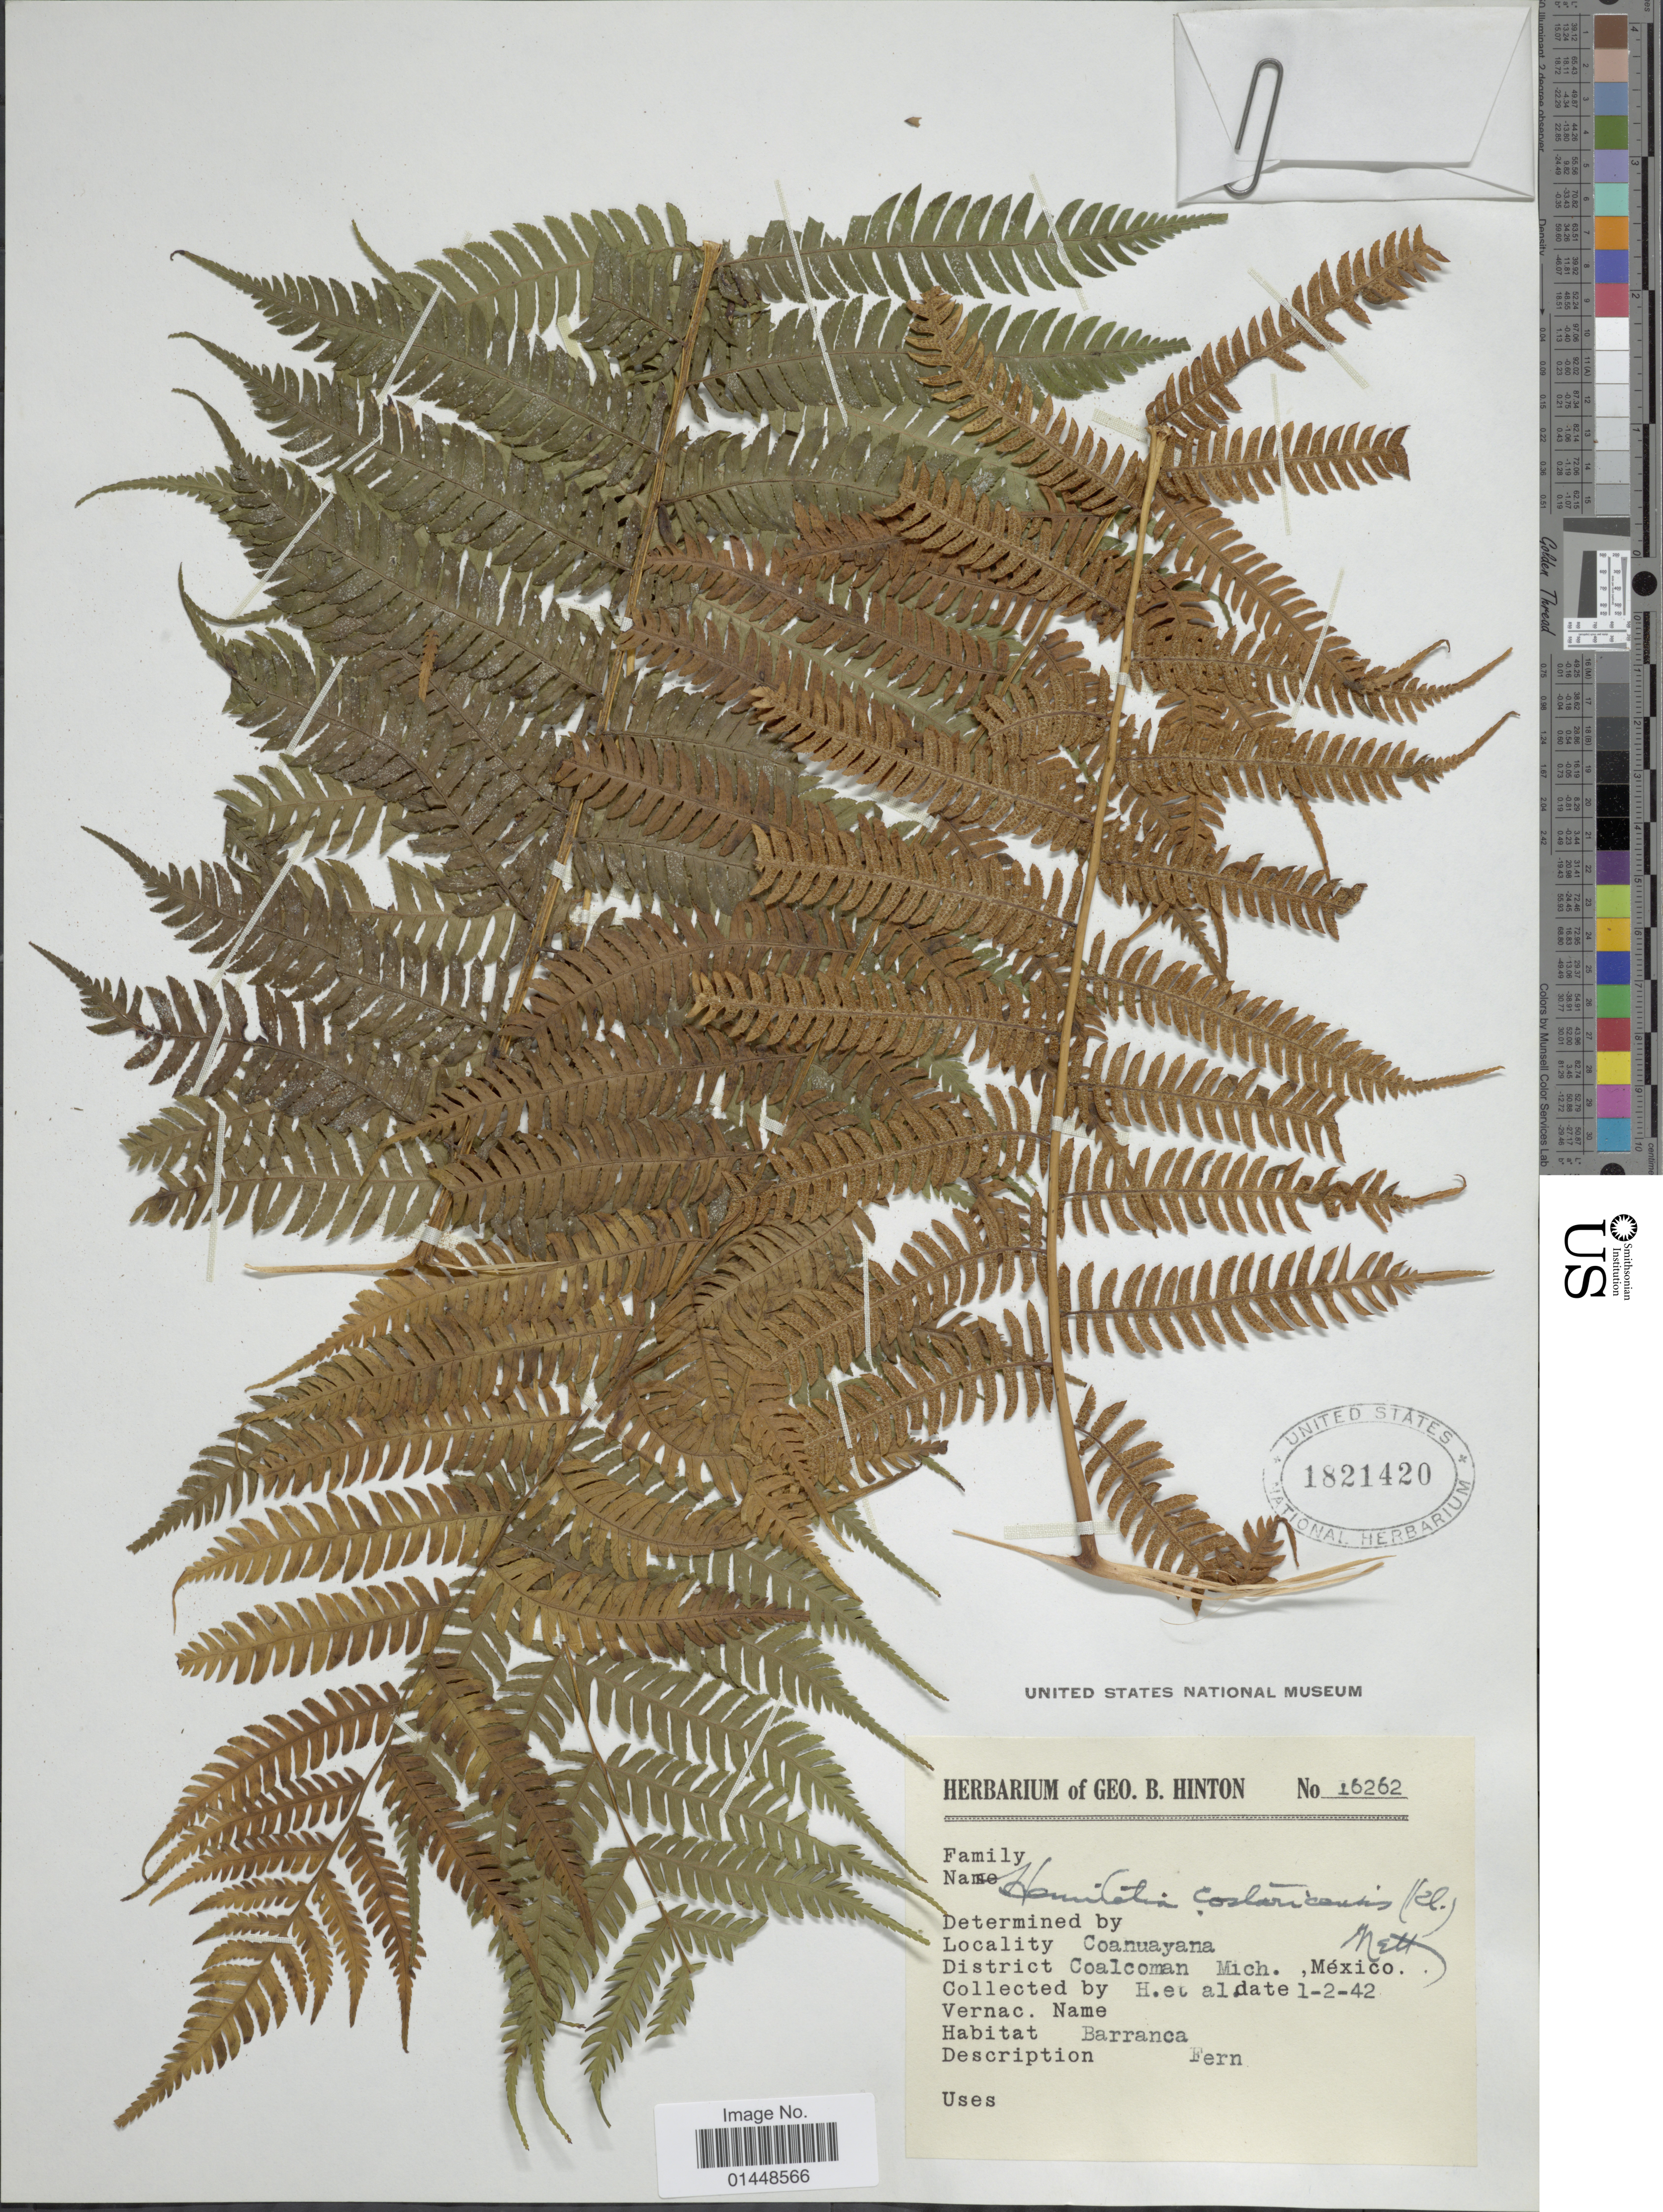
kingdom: Plantae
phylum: Tracheophyta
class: Polypodiopsida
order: Cyatheales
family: Cyatheaceae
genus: Cyathea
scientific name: Cyathea costaricensis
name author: (Kuhn) Domin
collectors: G. B. Hinton & et al.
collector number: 16262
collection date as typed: Transcribed d/m/y: 2/1/42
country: Mexico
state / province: Michoacán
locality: Coanuayana. District Coalcoman Mich., México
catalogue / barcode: US 1821420